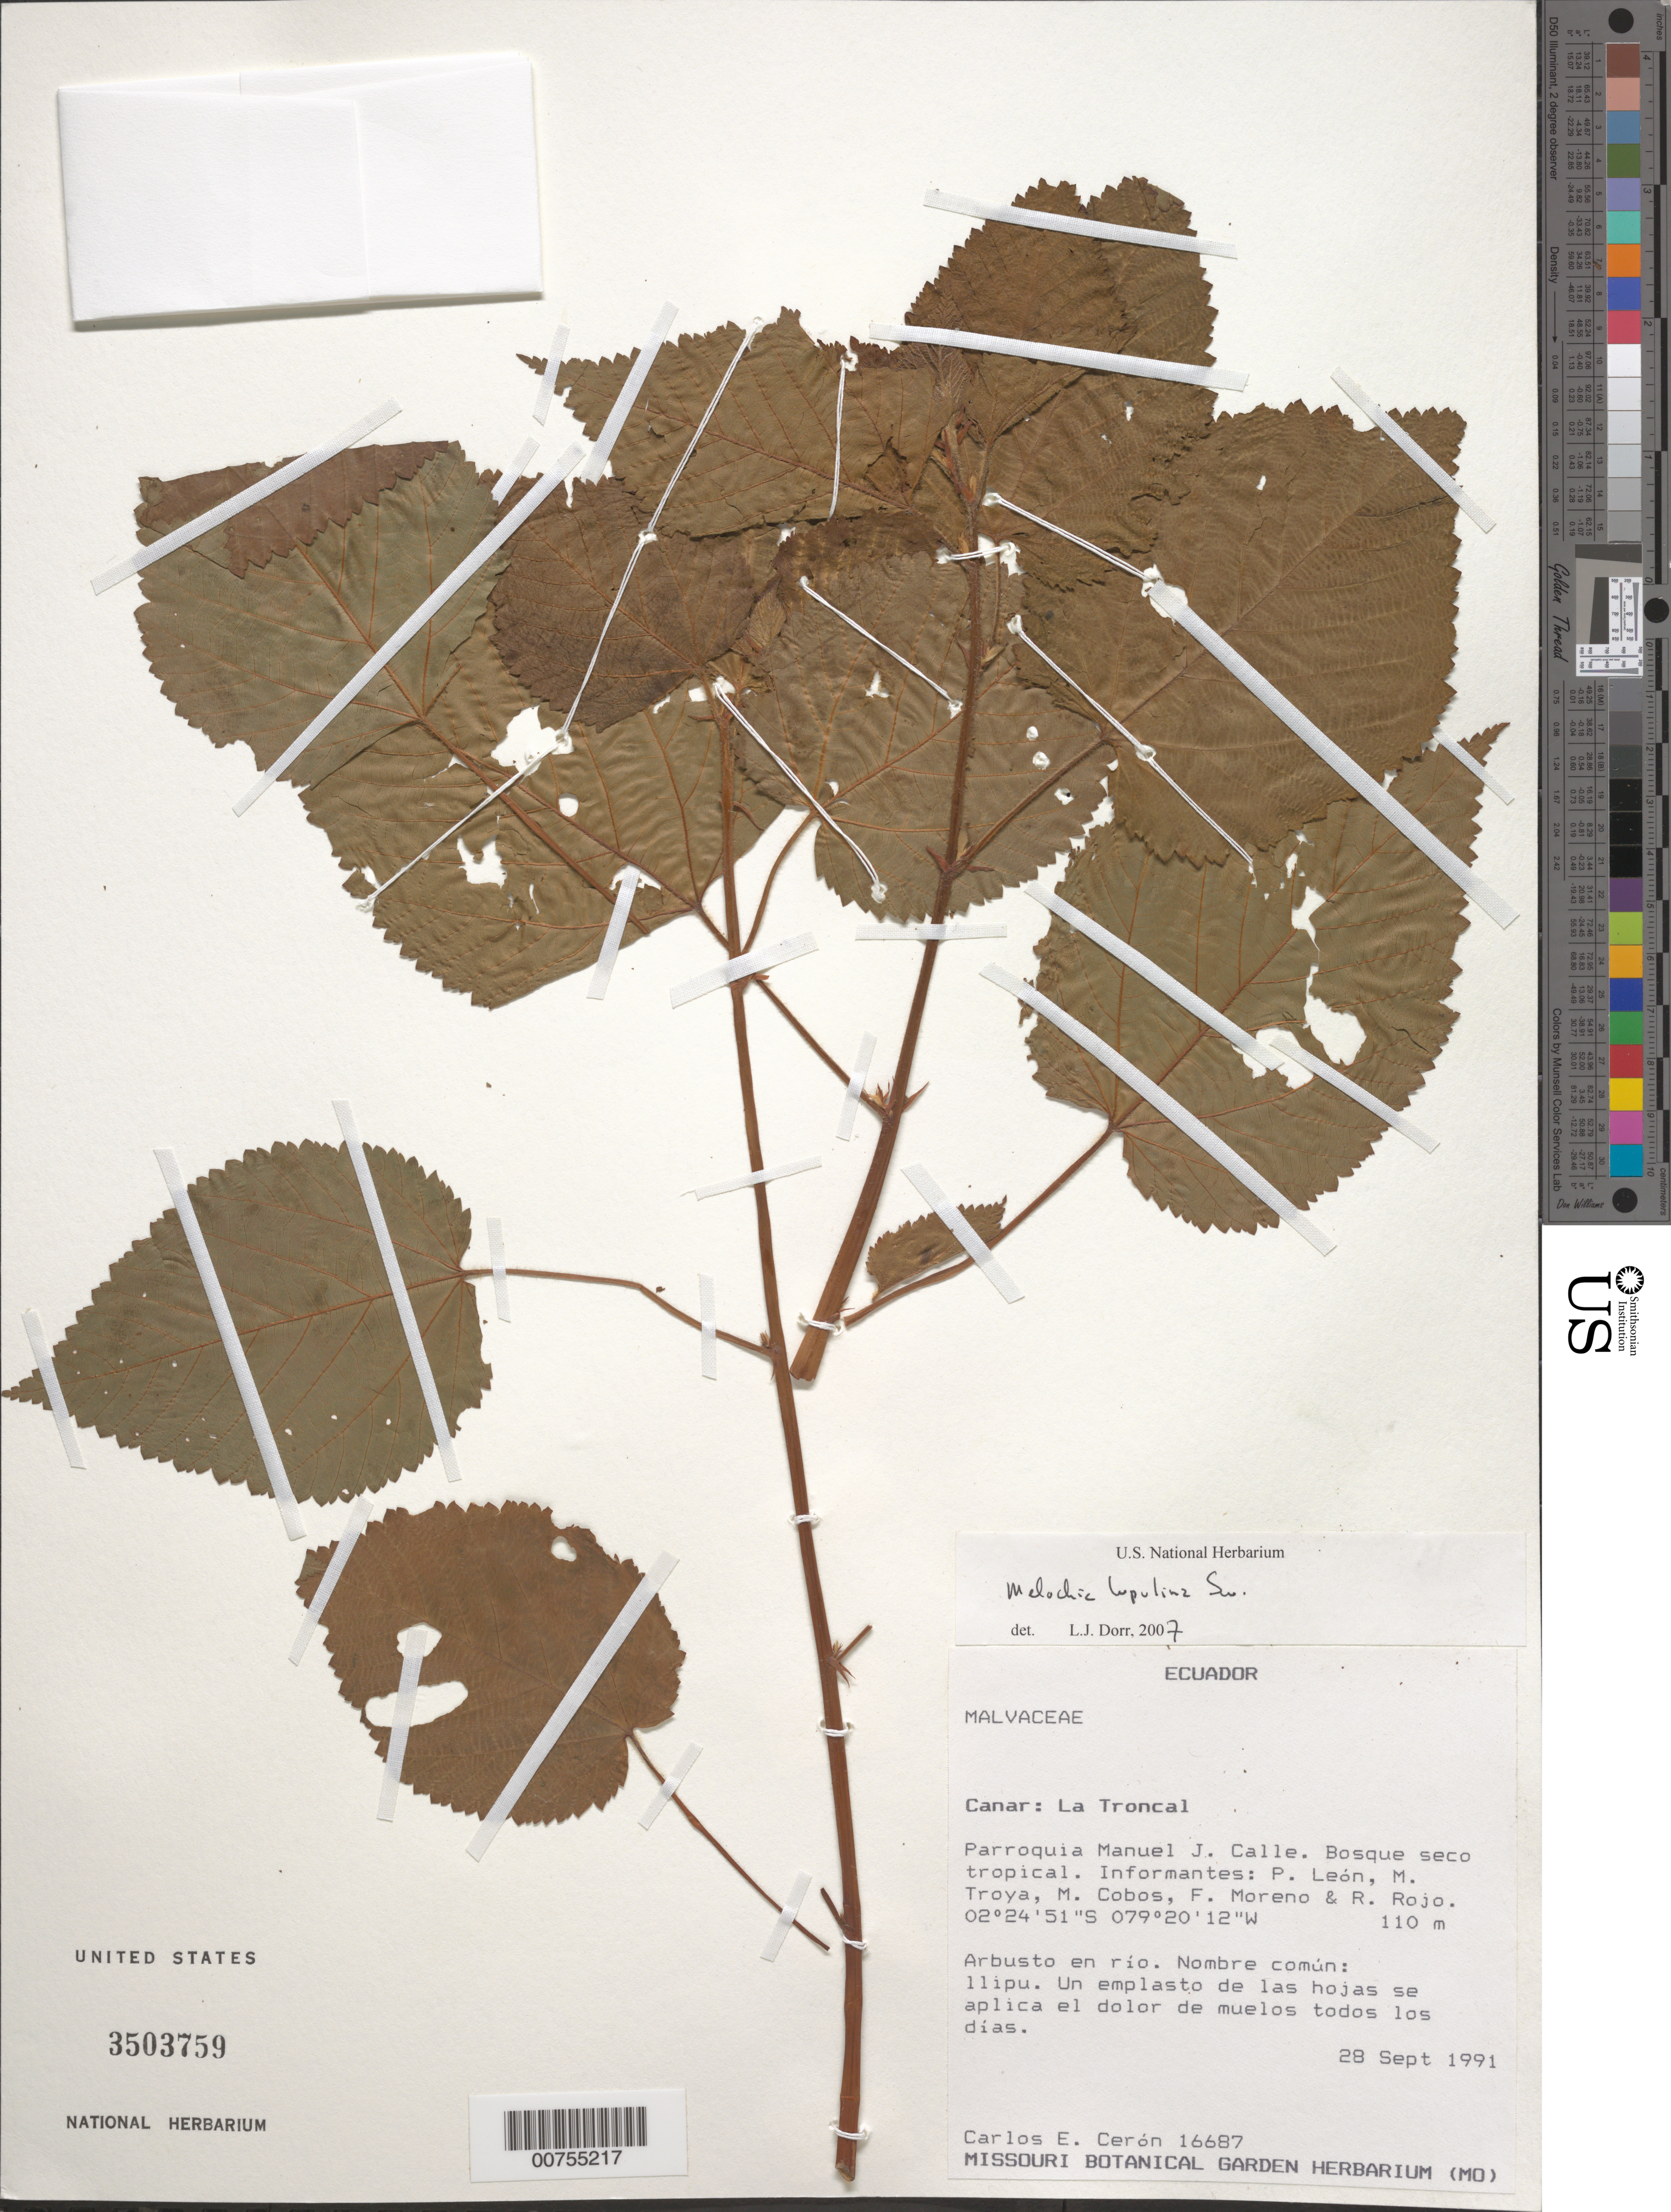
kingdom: Plantae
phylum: Tracheophyta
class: Magnoliopsida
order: Malvales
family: Malvaceae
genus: Melochia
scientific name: Melochia lupulina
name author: Sw.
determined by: Dorr, L. J., (BOT), Smithsonian Institution - National Museum of Natural History (UNITED STATES)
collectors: C. E. Cerón M.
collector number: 16687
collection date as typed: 28 Sep 1991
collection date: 1991-09-28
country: Ecuador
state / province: Cañar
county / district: La Troncal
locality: Parroquia Manuel J. Calle.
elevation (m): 110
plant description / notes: Common name: llipu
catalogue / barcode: US 3503759